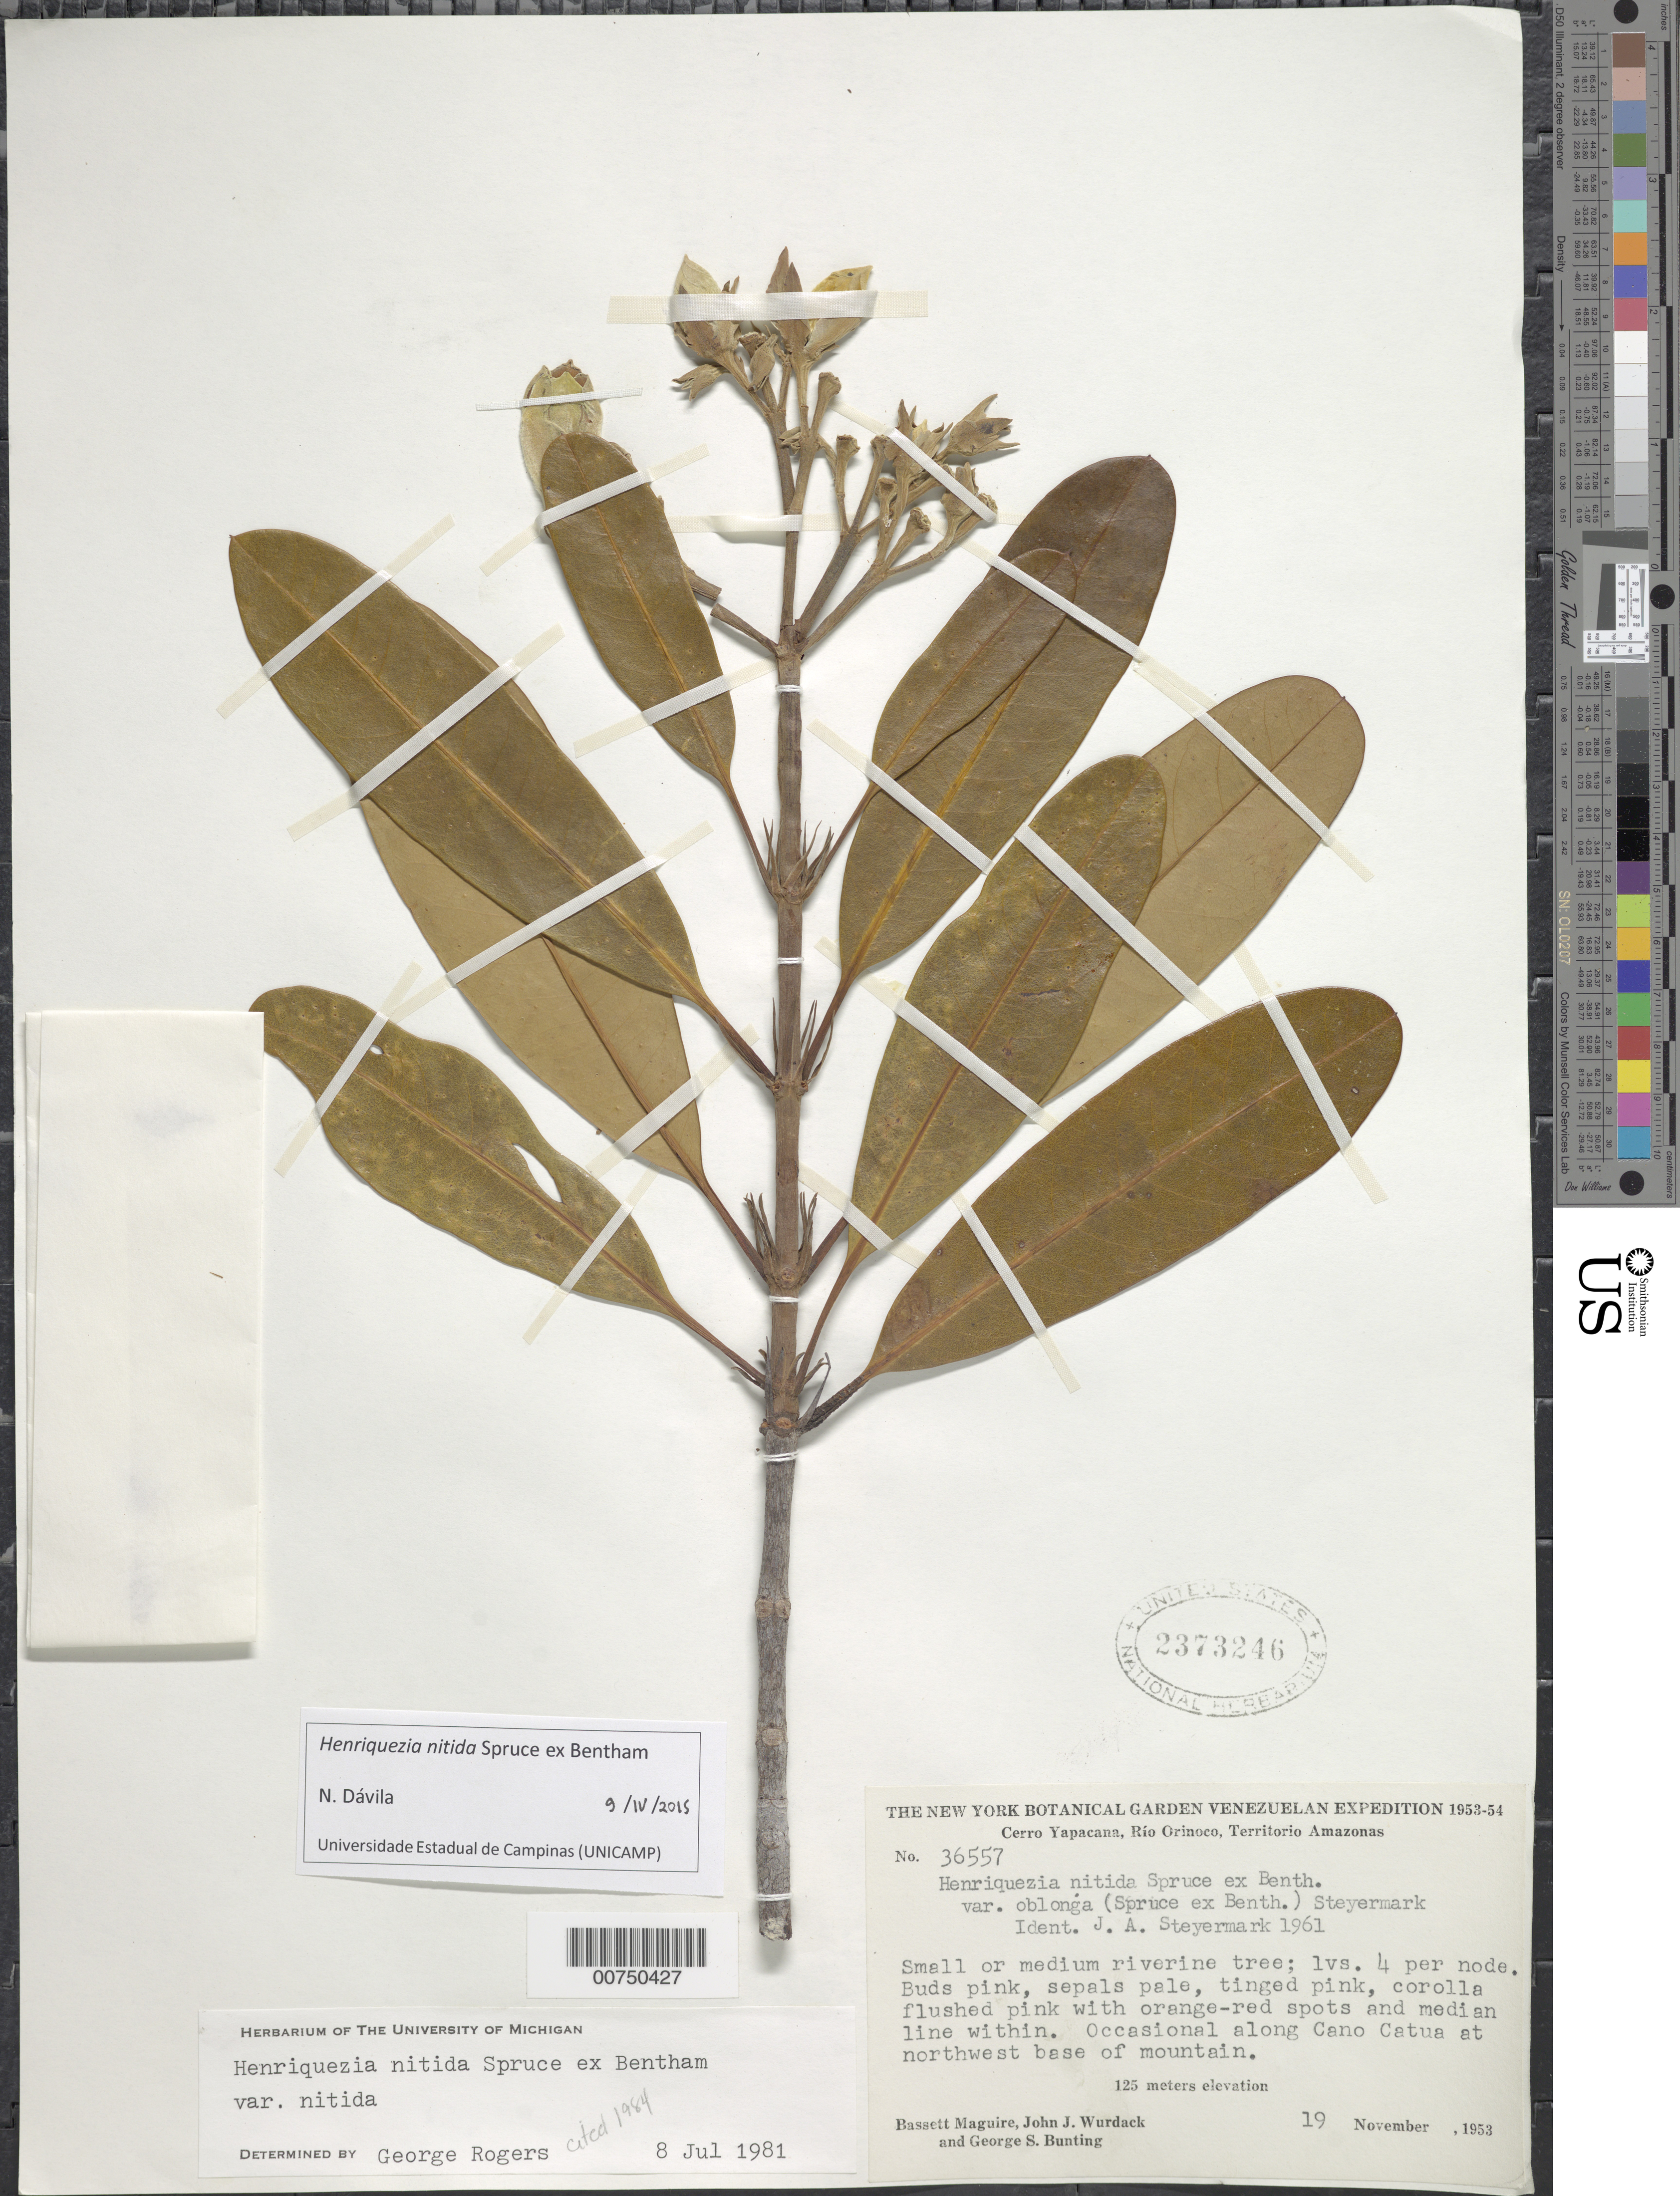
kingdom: Plantae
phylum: Tracheophyta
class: Magnoliopsida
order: Gentianales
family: Rubiaceae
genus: Henriquezia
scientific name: Henriquezia nitida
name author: Spruce ex Benth.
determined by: Davila, N.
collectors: B. Maguire, J. J. Wurdack & G. S. Bunting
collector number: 36557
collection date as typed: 19-Nov-53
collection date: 1953-11-19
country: Venezuela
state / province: Amazonas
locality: Río Orinoco, Cerro Yapacána, NW base of; along Caño Catua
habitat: Caño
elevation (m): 125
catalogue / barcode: US 2373246